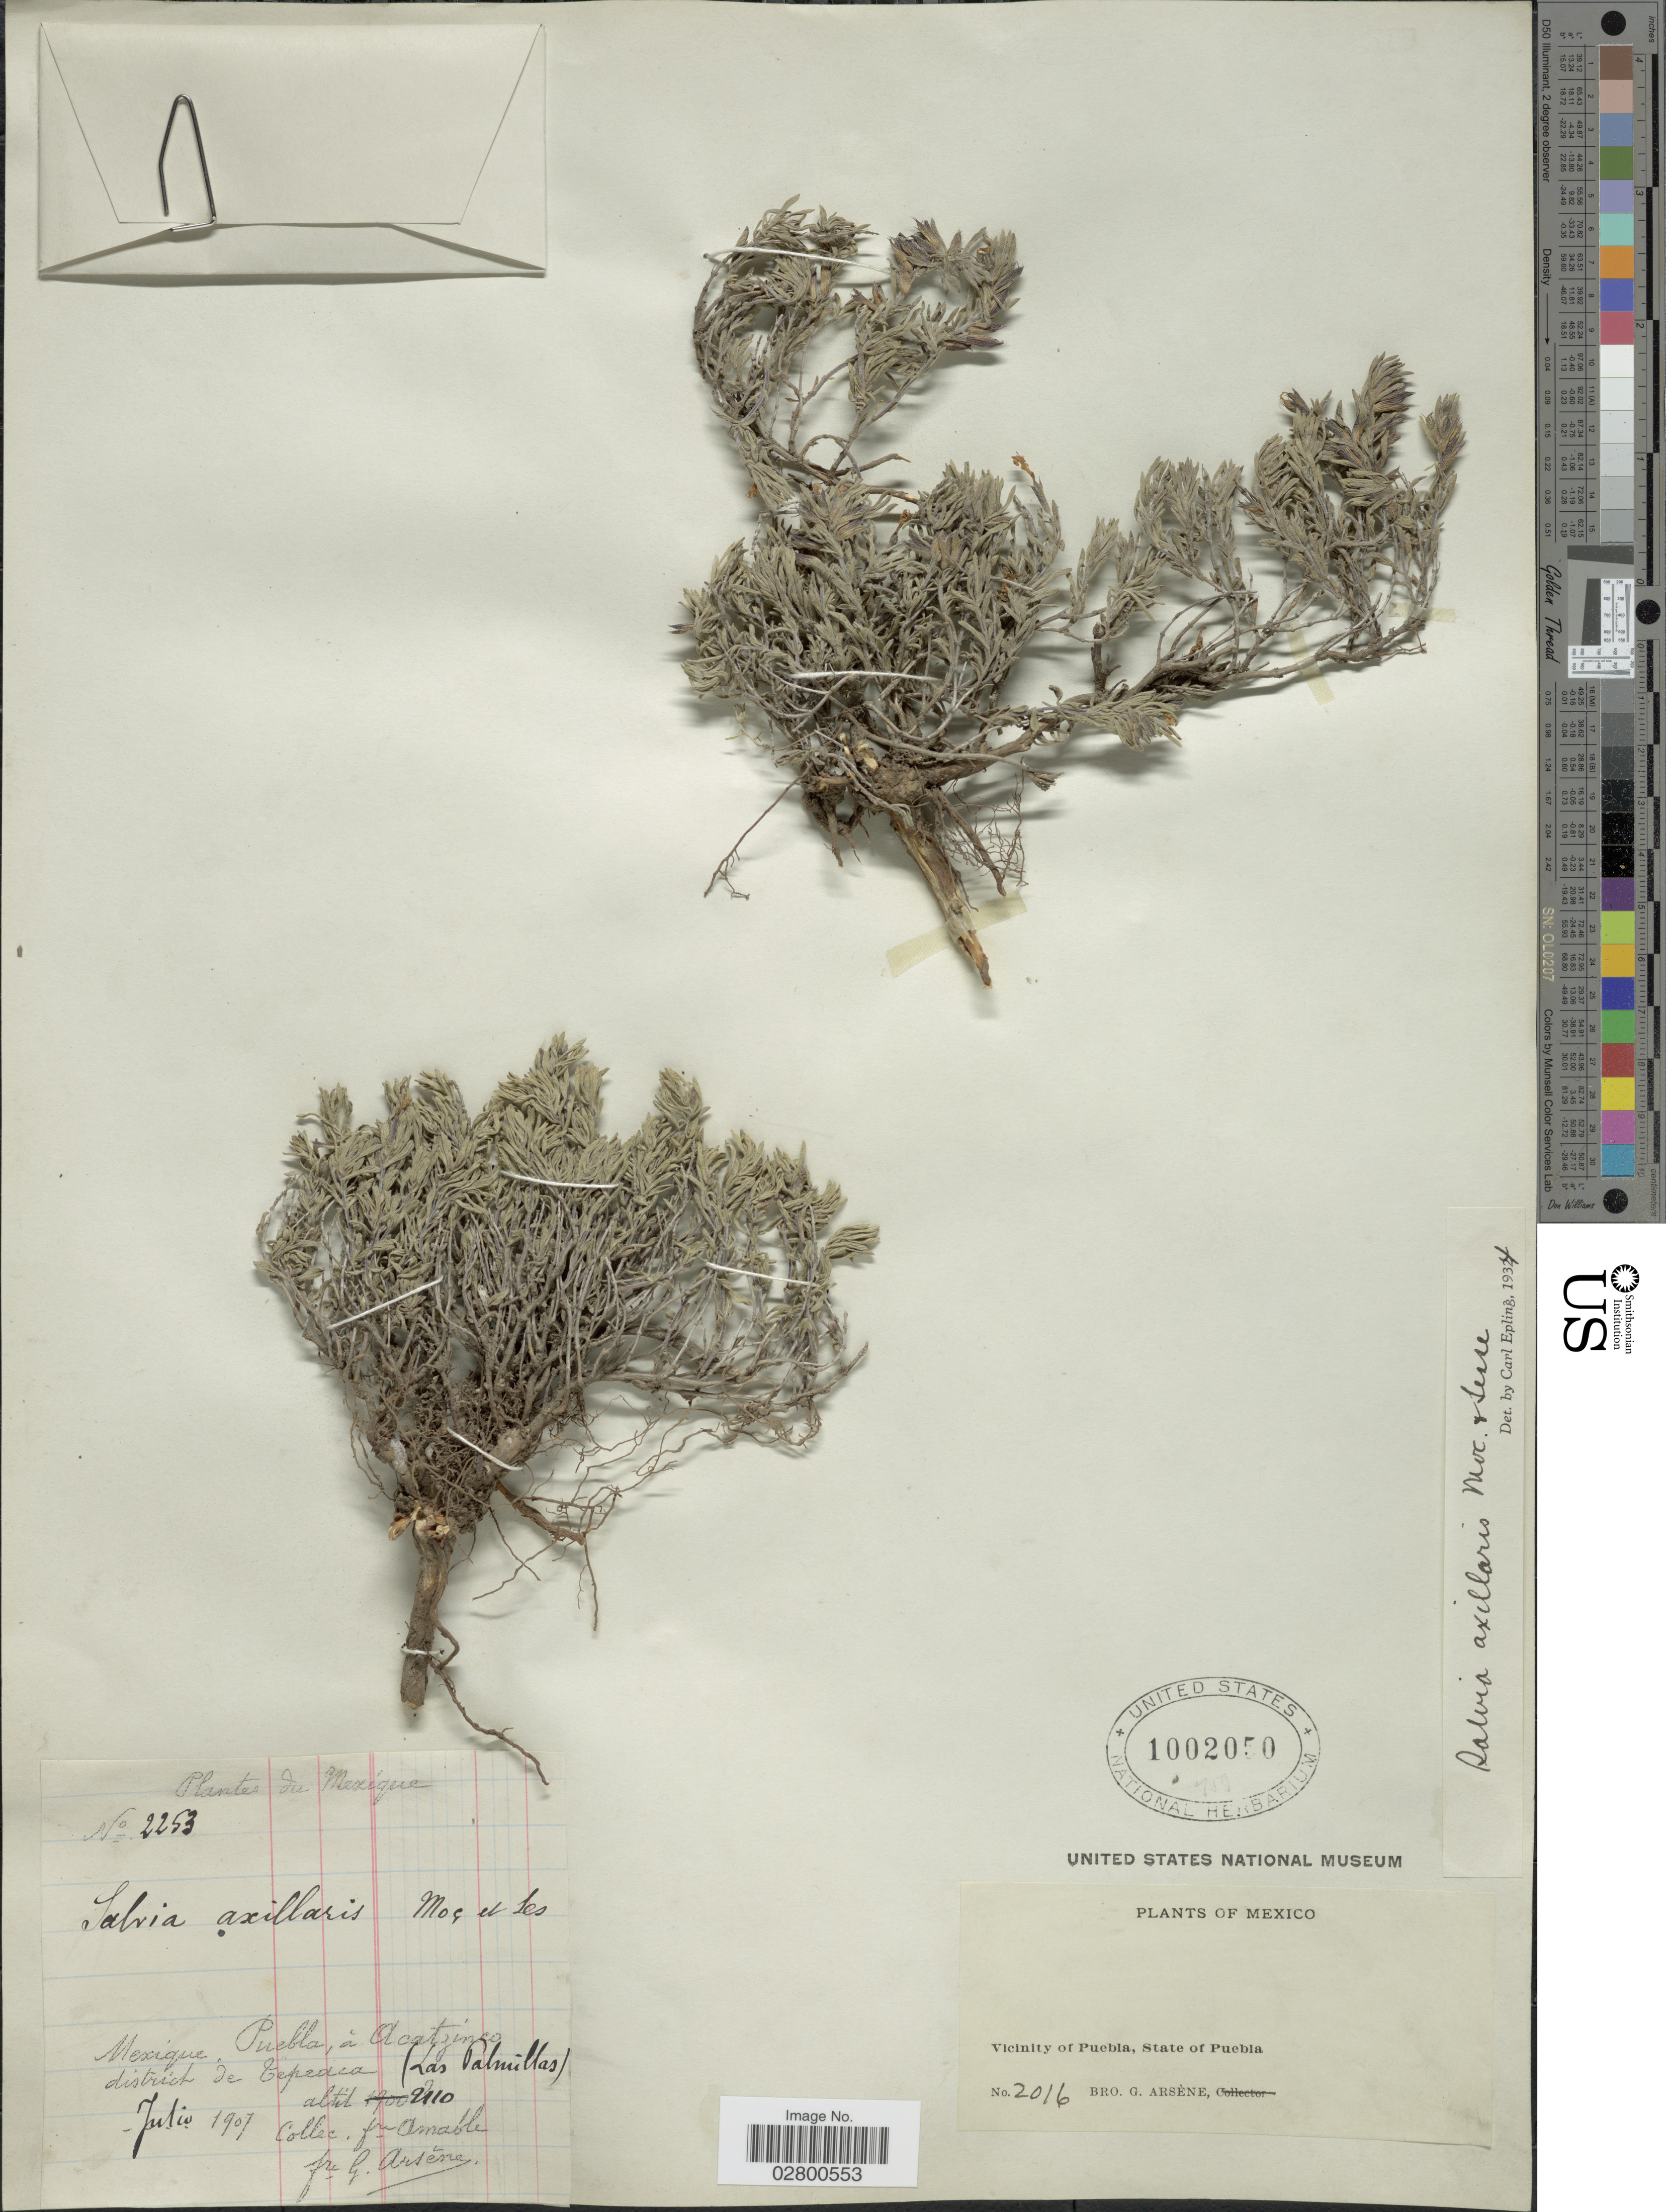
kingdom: Plantae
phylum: Tracheophyta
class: Magnoliopsida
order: Lamiales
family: Lamiaceae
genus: Salvia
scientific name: Salvia axillaris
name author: Moc. & Sessé ex Benth.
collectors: B. Amable & Bro. G. Arsène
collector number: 2253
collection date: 1907-07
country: Mexico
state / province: Puebla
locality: Mexique, Puebla, à Acatzinco. District de Tepeaca (Las Palmillas). Vicinity of Puebla.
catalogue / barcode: US 1002050